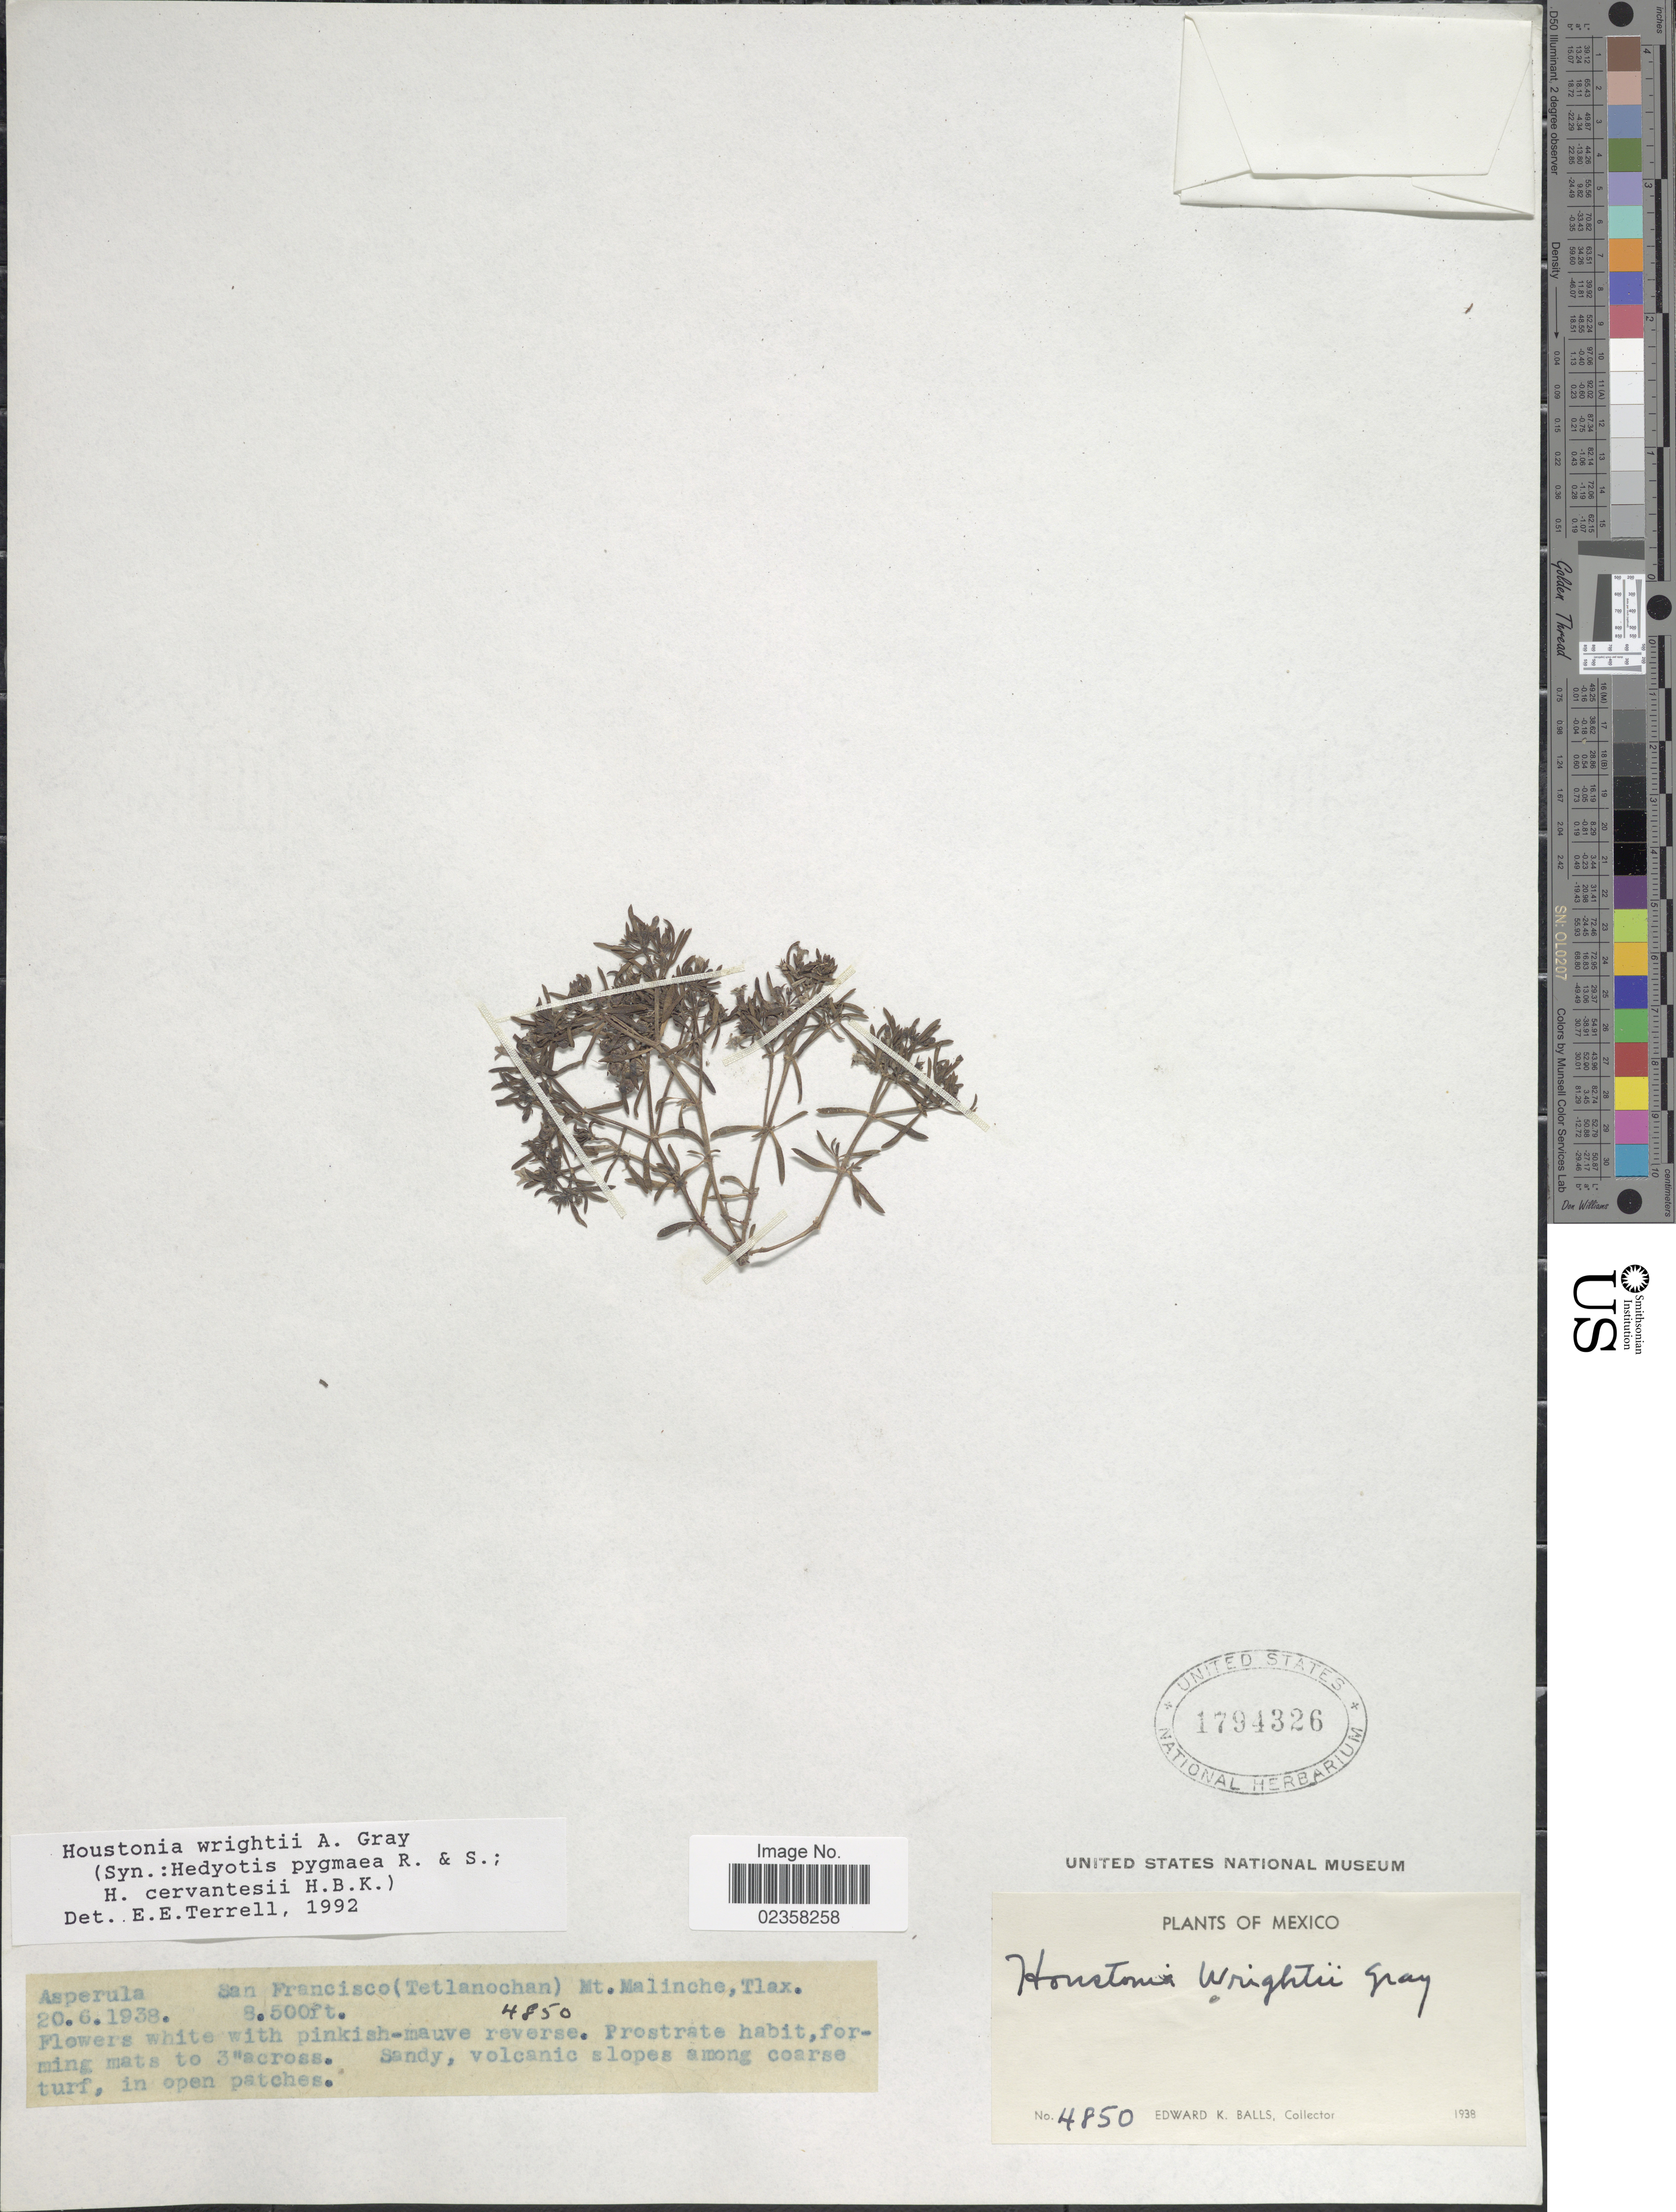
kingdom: Plantae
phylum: Tracheophyta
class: Magnoliopsida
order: Gentianales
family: Rubiaceae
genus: Houstonia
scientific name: Houstonia wrightii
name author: (A. Gray) A. Gray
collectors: E. K. Balls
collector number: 4850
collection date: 1938-06-20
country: Mexico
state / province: Tlaxcala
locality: San Francisco (Tetlanochan) Mt. Malinche, Tlax.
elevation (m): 2591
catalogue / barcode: US 1794326